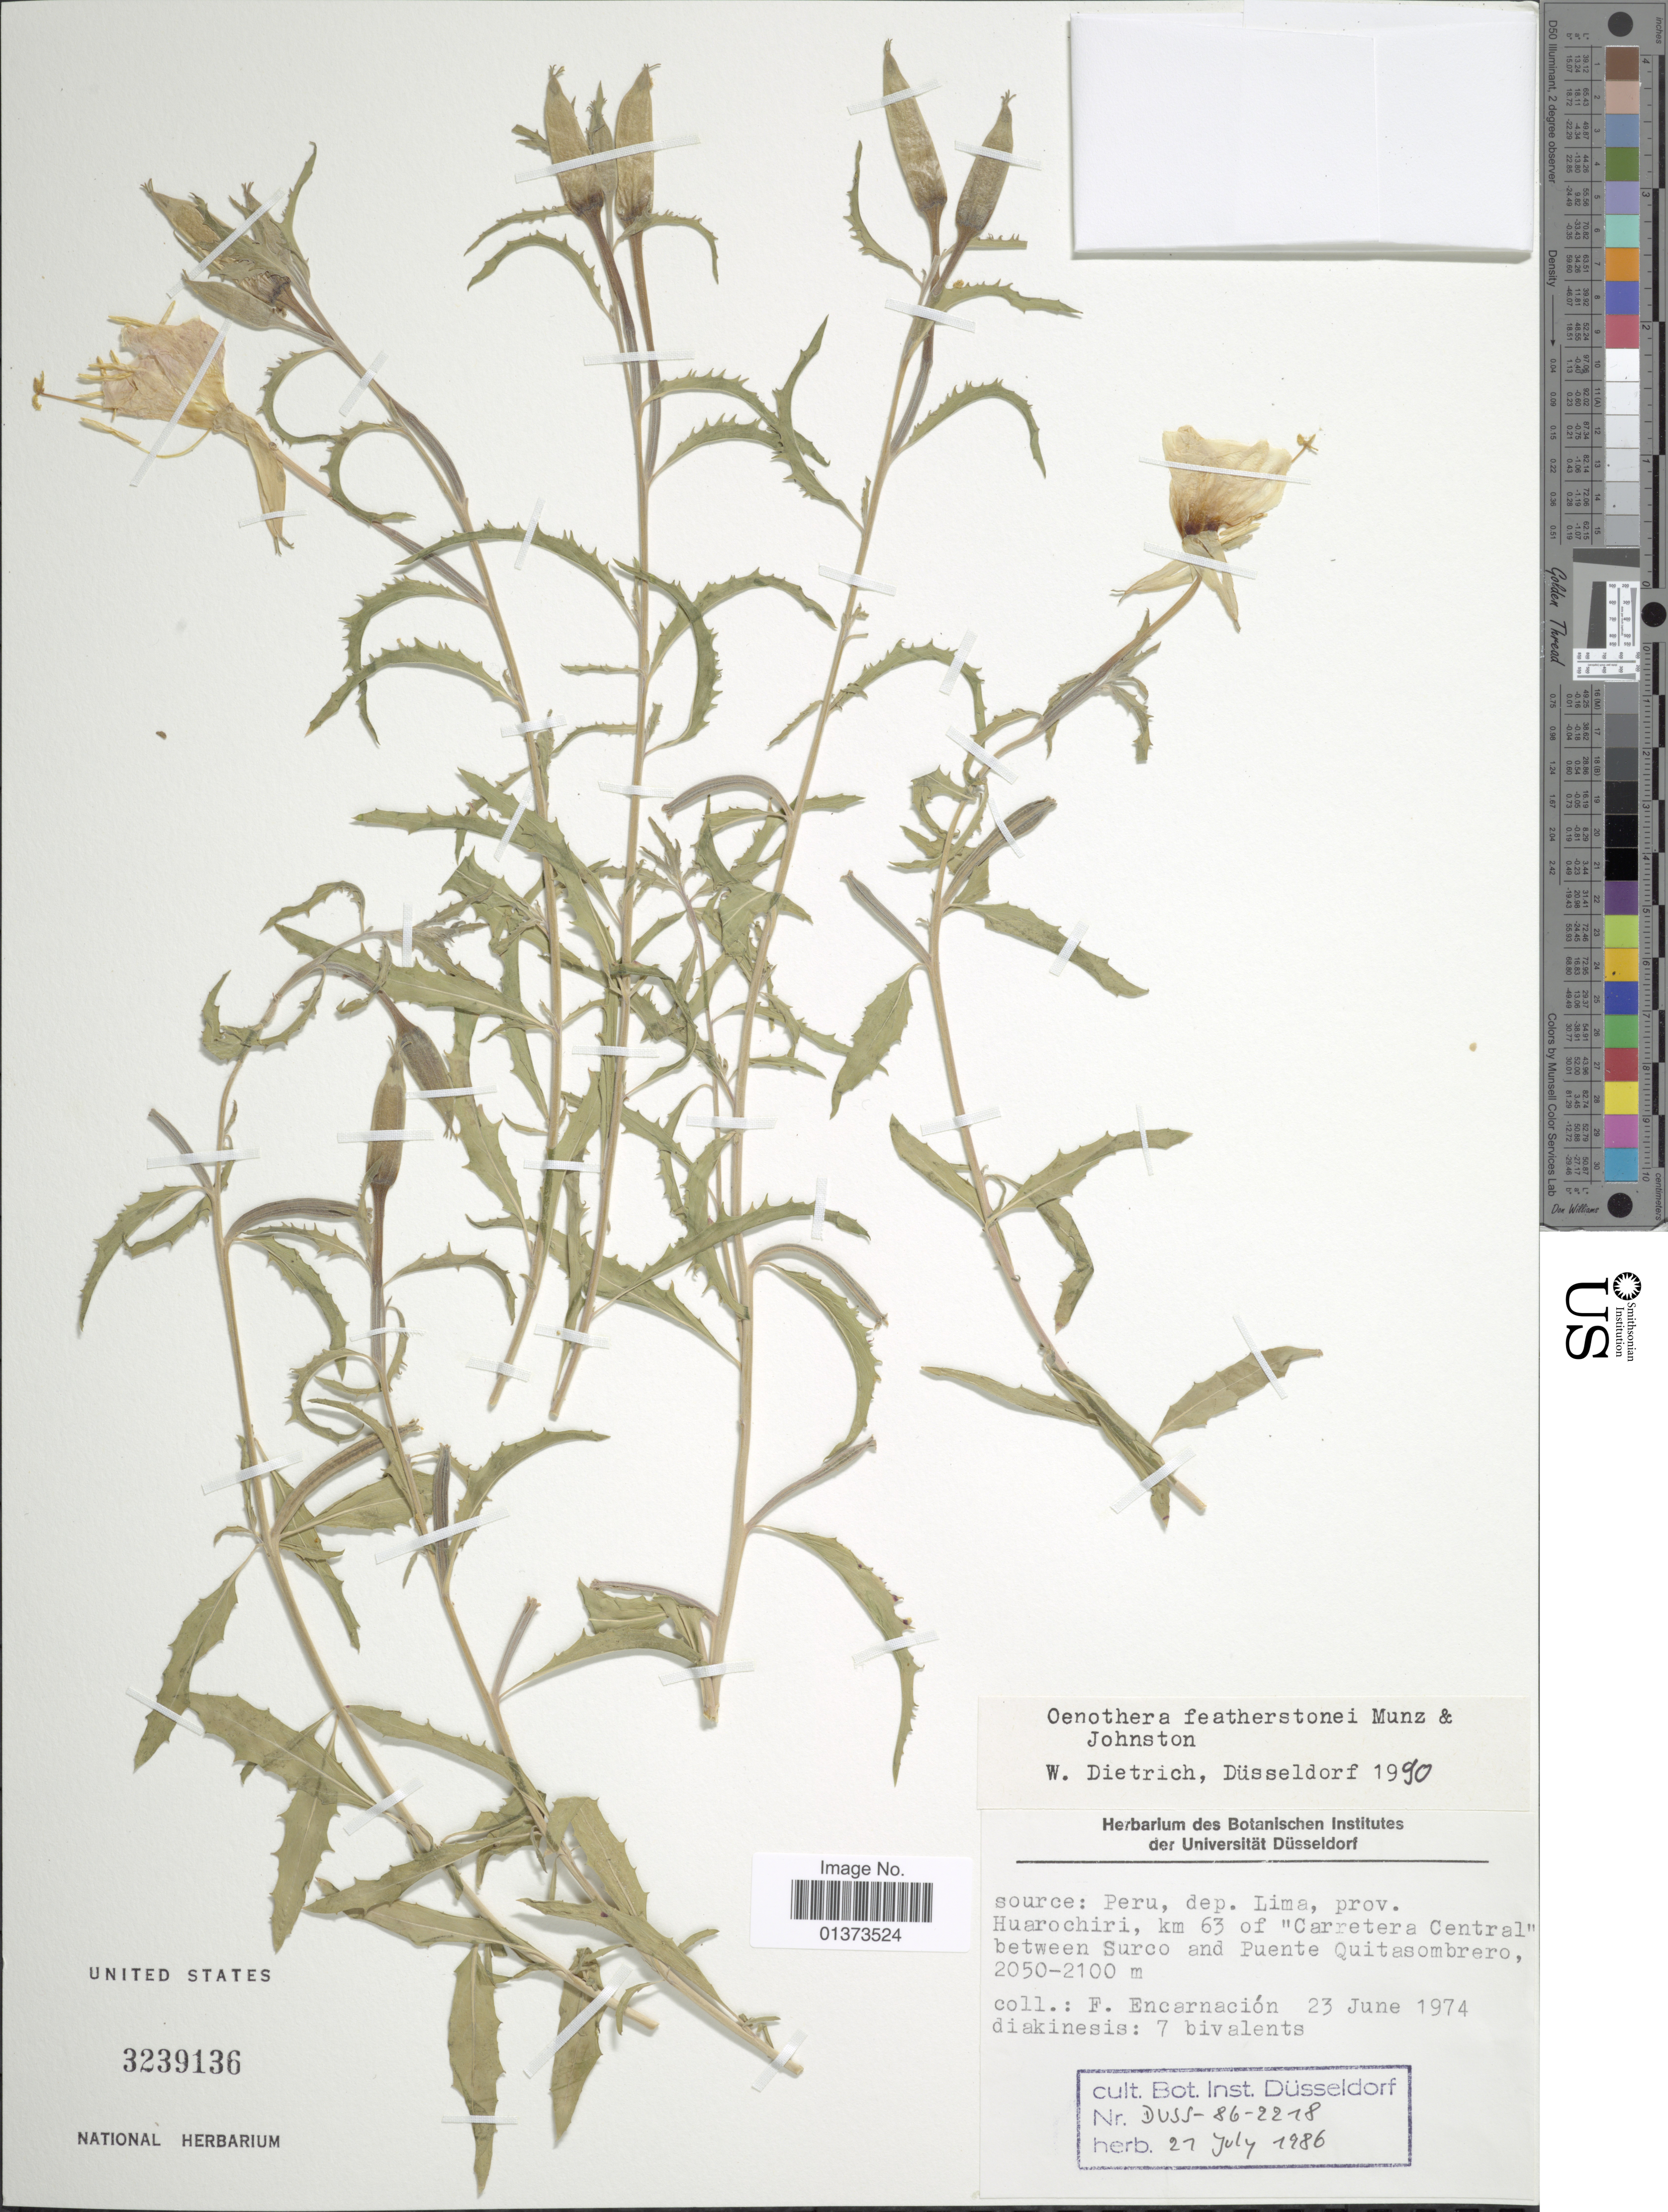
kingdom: Plantae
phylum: Tracheophyta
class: Magnoliopsida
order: Myrtales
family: Onagraceae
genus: Oenothera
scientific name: Oenothera featherstonei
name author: Munz & I.M. Johnst.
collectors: F. Encarnación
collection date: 1974-06-23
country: Peru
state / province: Lima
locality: Prov. Huarochiri, km 63 of "Carretera Central" between Surco and Puente Quitasombrero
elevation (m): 2050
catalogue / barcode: US 3239136